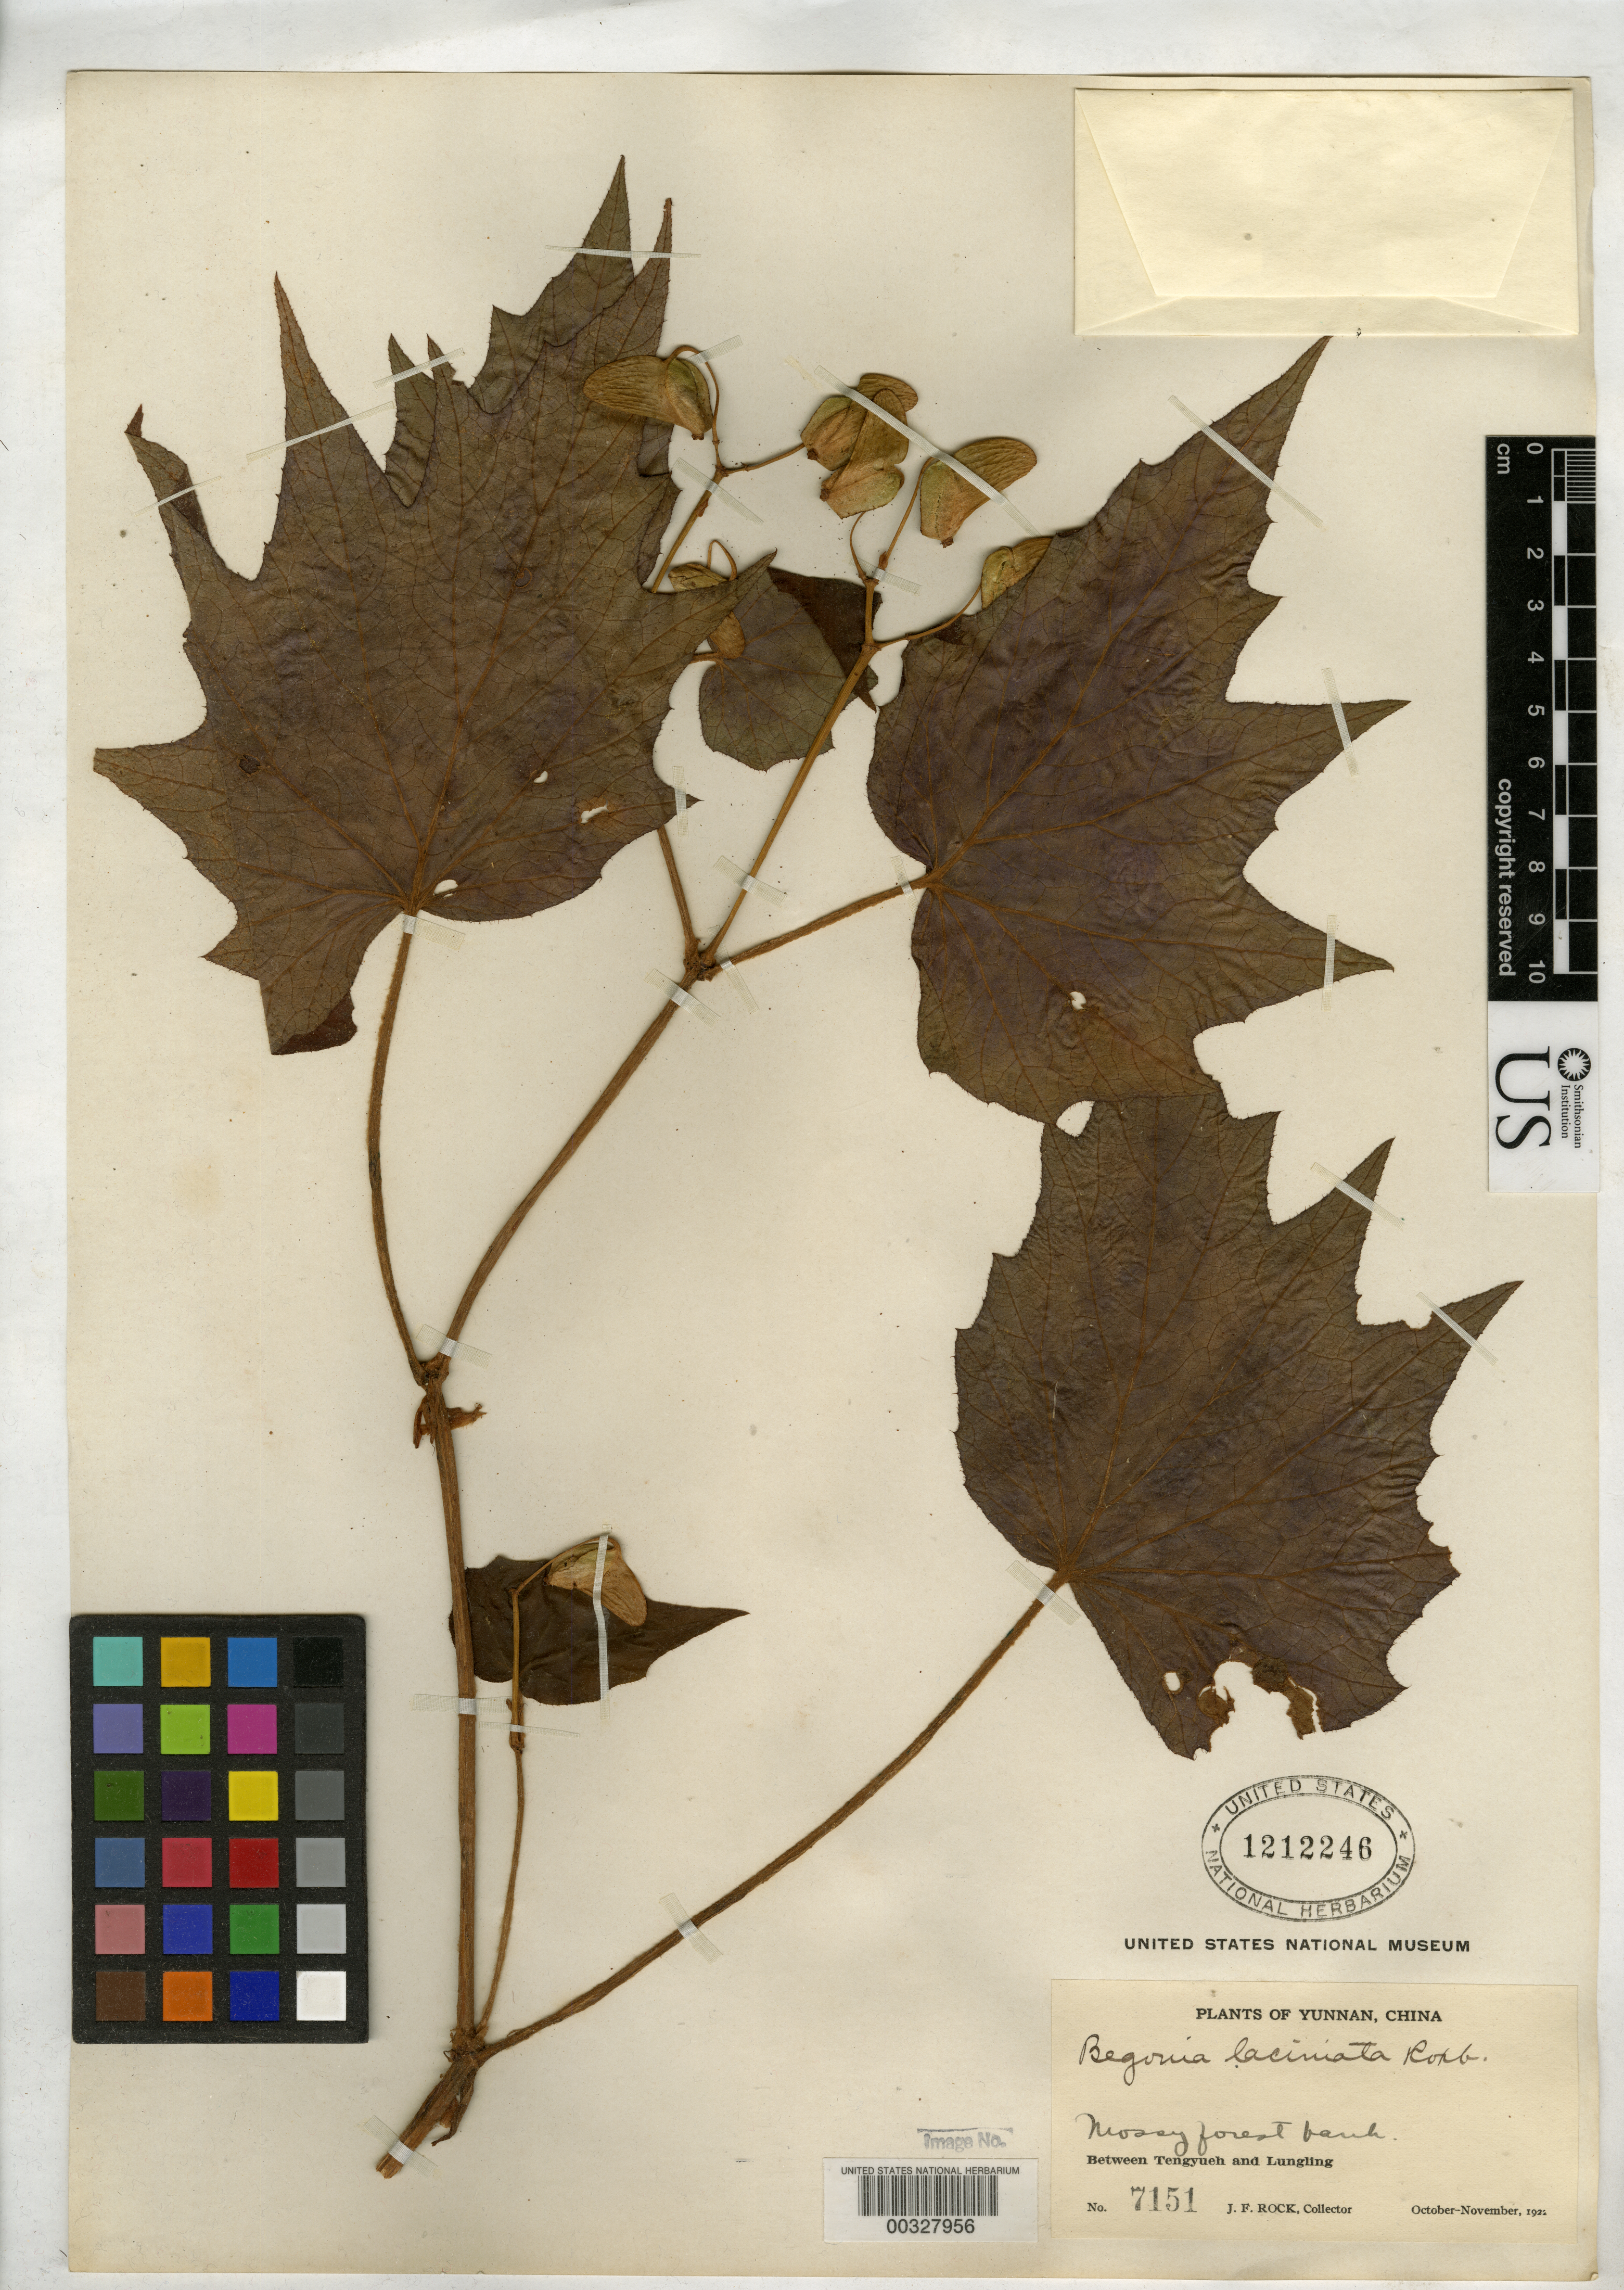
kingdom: Plantae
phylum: Tracheophyta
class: Magnoliopsida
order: Cucurbitales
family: Begoniaceae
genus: Begonia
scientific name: Begonia laciniata subsp. principalis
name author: Irmsch.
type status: Isosyntype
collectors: J. F. Rock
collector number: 7151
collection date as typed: Oct 1922 to -- Nov 1922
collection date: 1922-10/1922-11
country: China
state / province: Yunnan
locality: Between tengyueh & lungling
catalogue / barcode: US 1212246